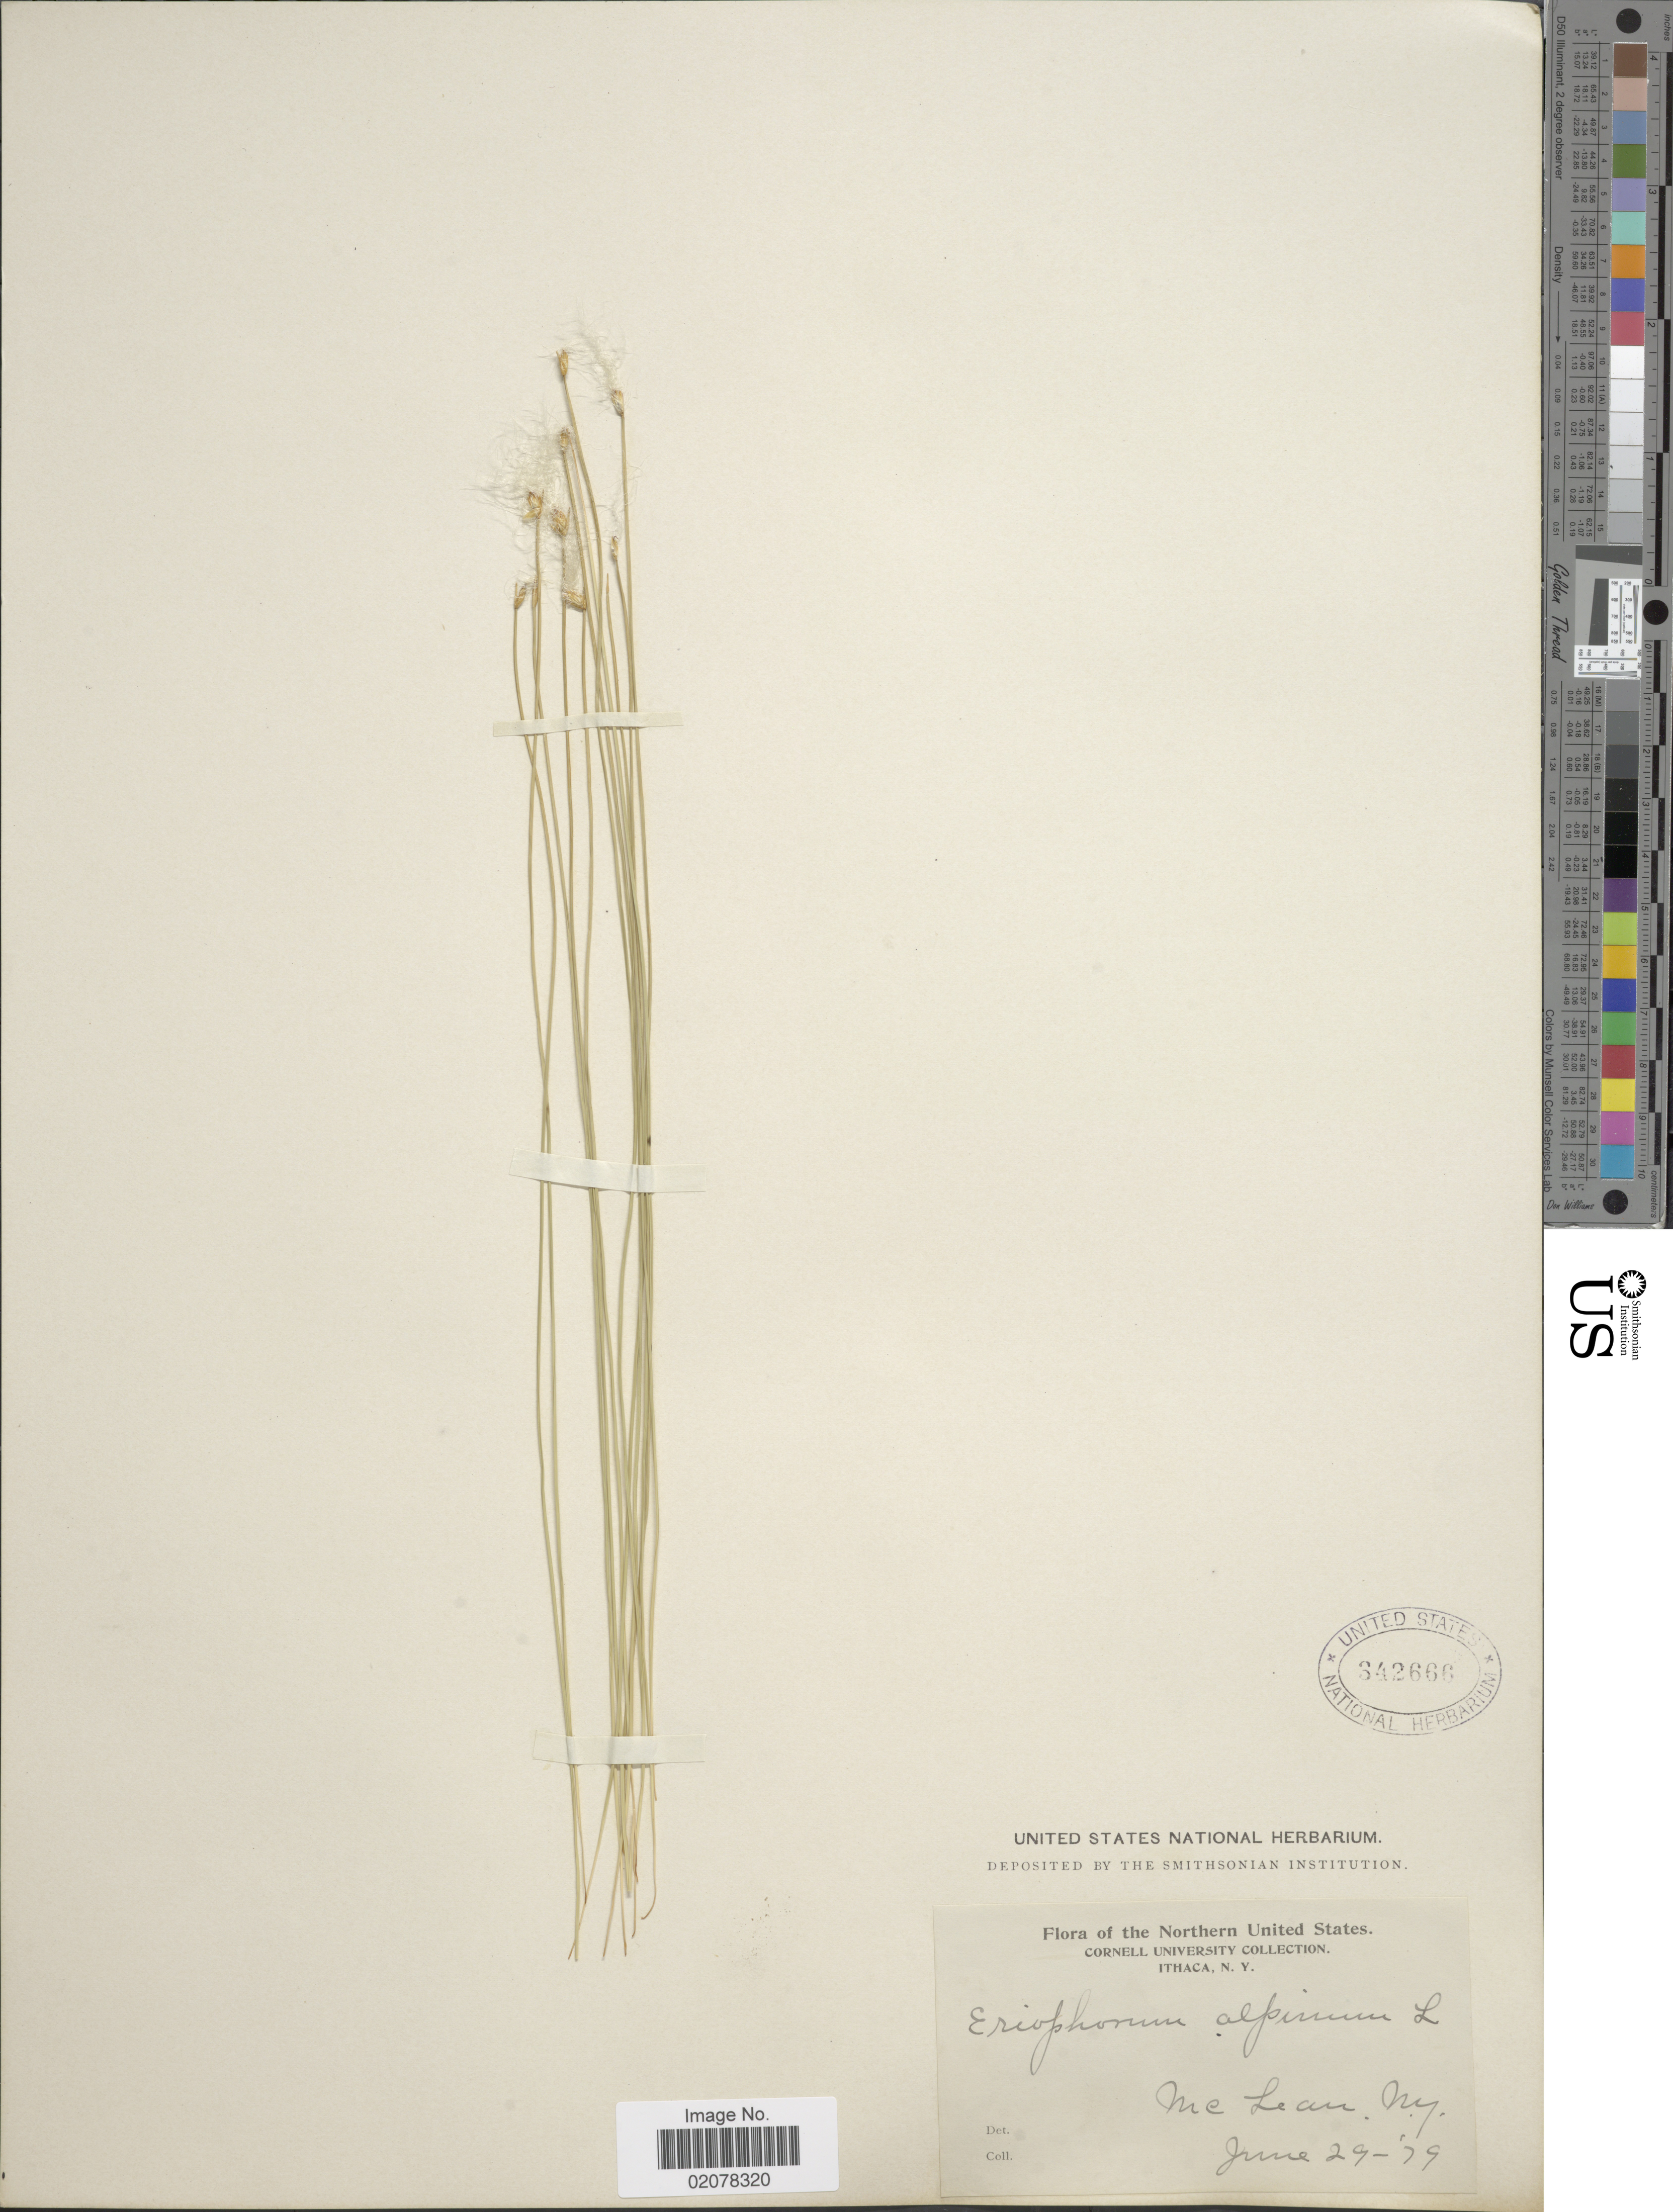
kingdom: Plantae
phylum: Tracheophyta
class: Liliopsida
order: Poales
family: Cyperaceae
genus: Trichophorum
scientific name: Trichophorum alpinum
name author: (L.) Pers.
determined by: Strong, M. T., (US), Smithsonian Institution - National Museum of Natural History (UNITED STATES)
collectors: Cornell University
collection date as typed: Transcribed d/m/y: 29/6/79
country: United States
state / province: New York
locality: Northern United States, Ithaca, McLean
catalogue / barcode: US 342666